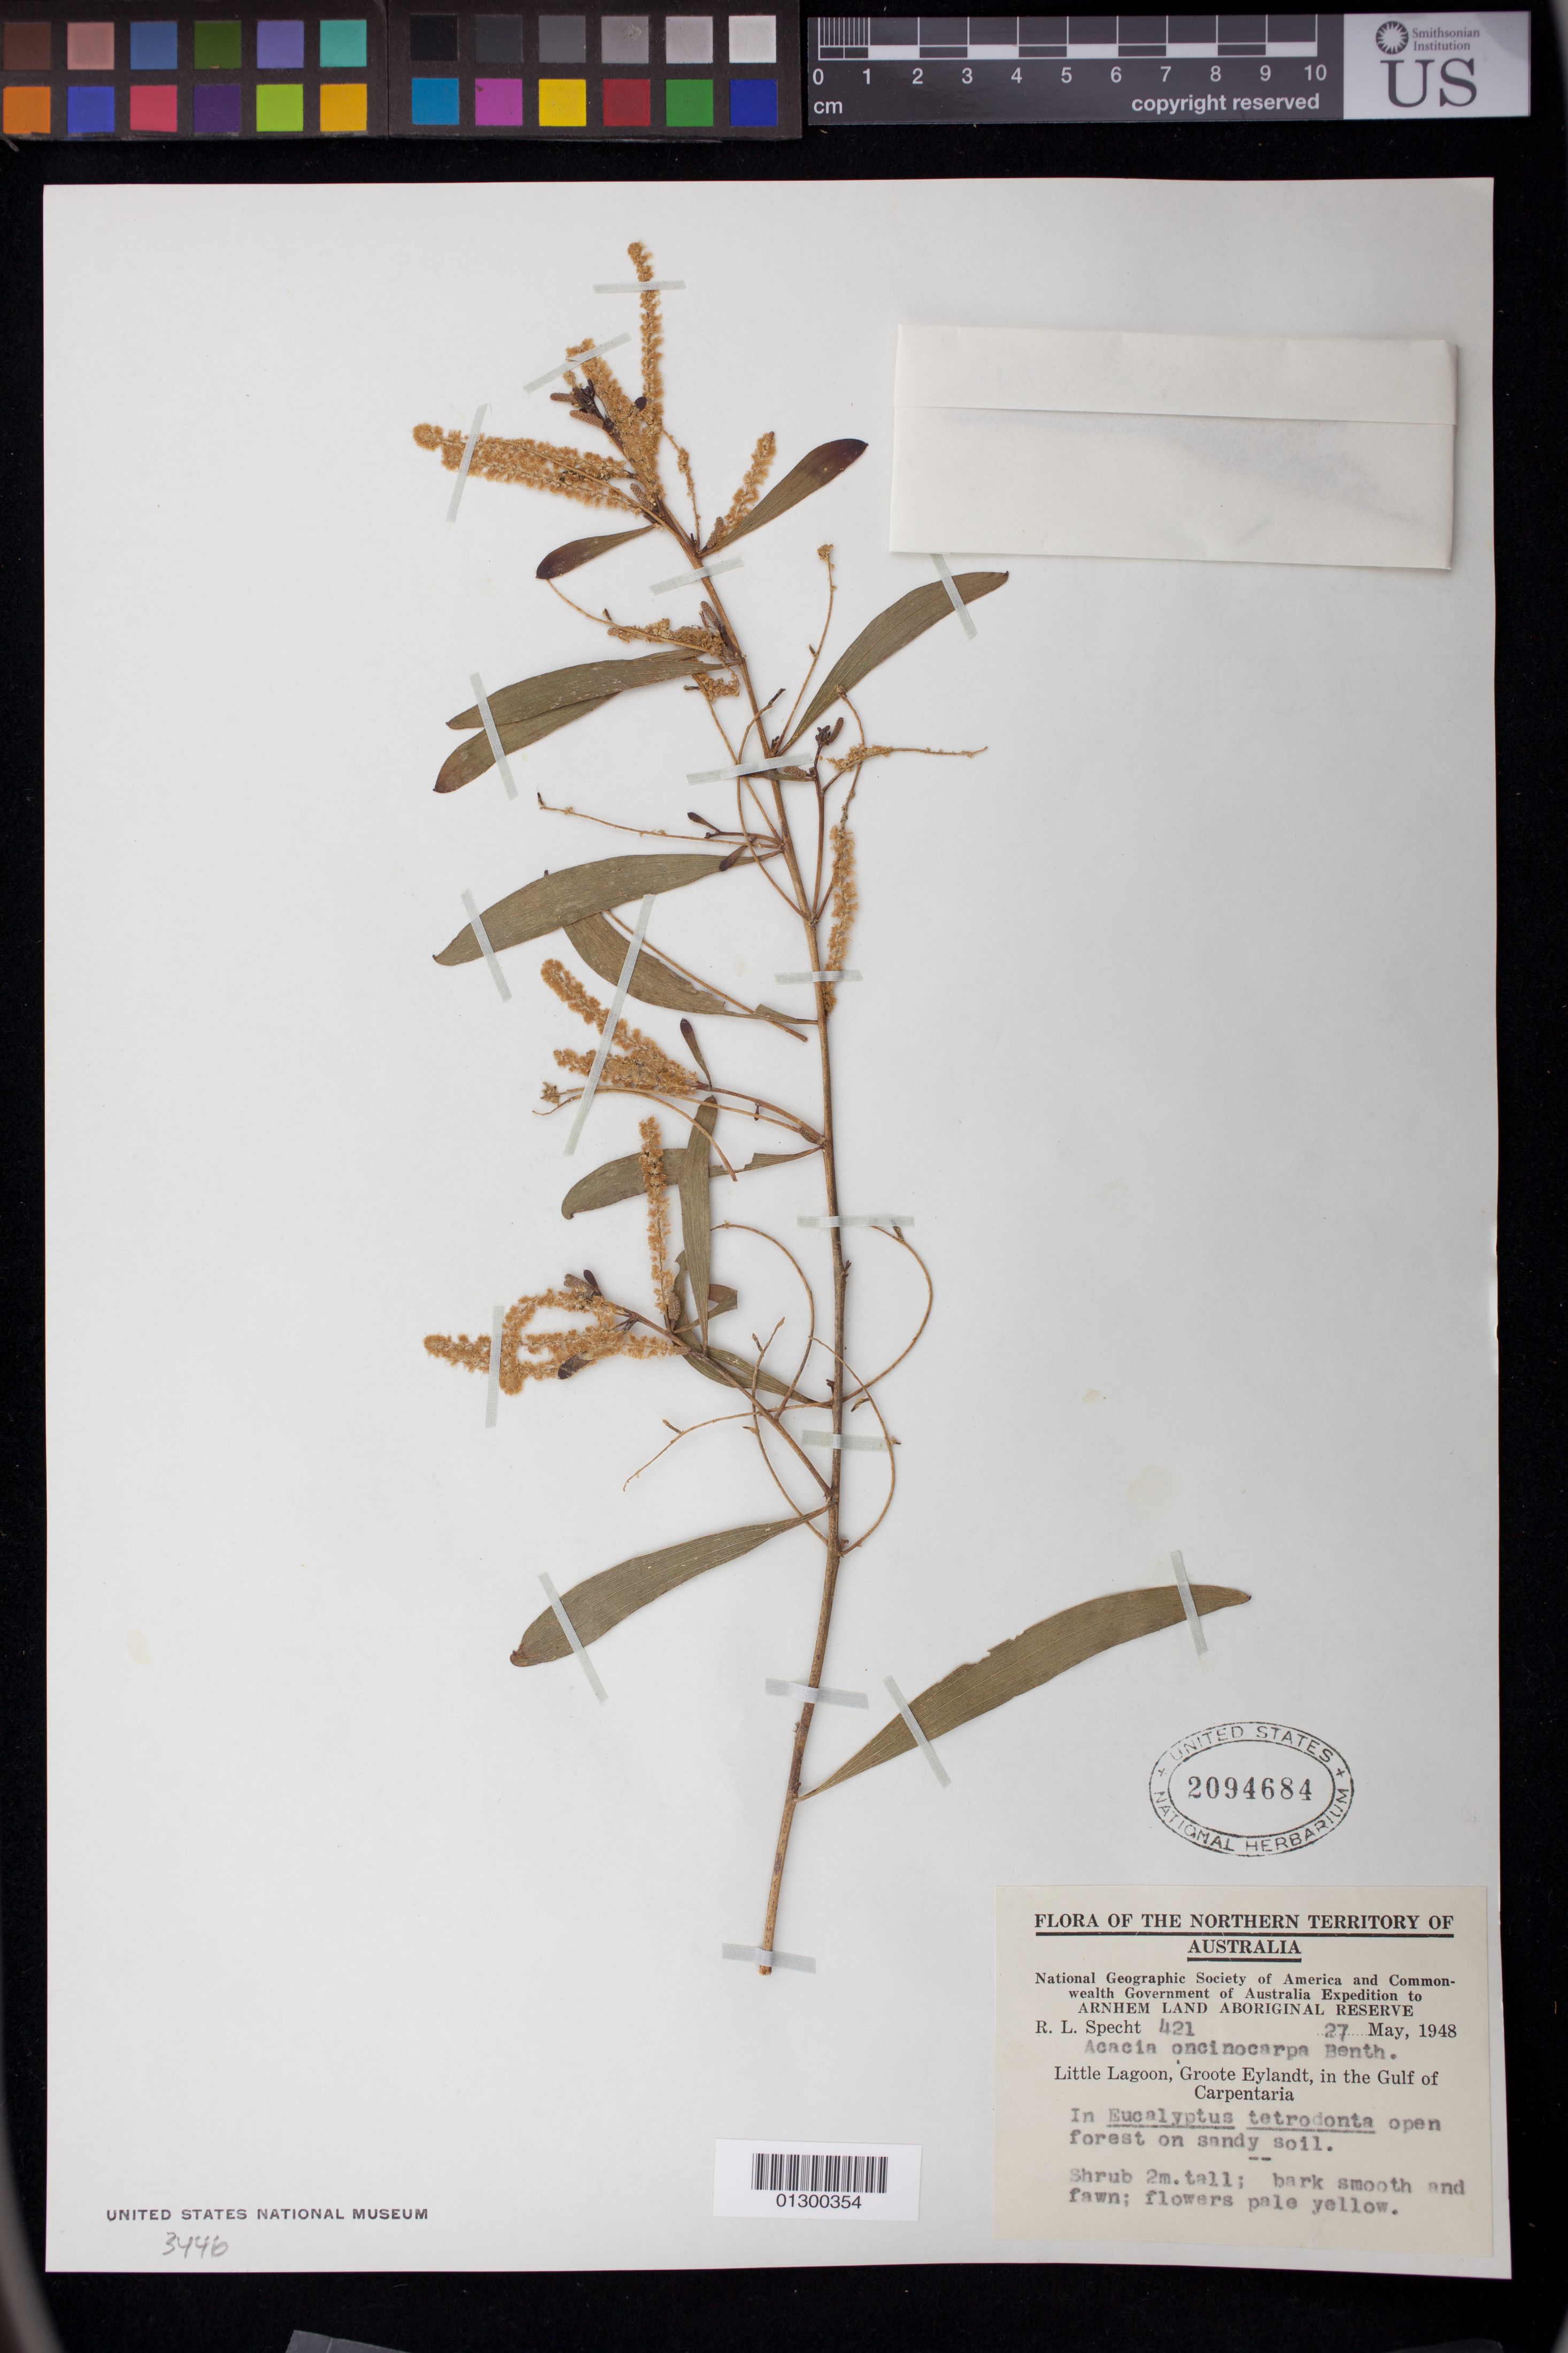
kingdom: Plantae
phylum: Tracheophyta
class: Magnoliopsida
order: Fabales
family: Fabaceae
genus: Acacia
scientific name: Acacia oncinocarpa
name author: Benth.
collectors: R. L. Specht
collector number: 421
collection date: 1948-05-27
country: Australia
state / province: Northern Territory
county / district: East Arnhem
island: Groote Eylandt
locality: Little Lagoon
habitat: In Eucalyptus tetrodonta open forest on sandy soil.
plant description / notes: Shrub 2 m. tall; bark smooth and fawn; flowers pale yellow.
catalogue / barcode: US 2094684